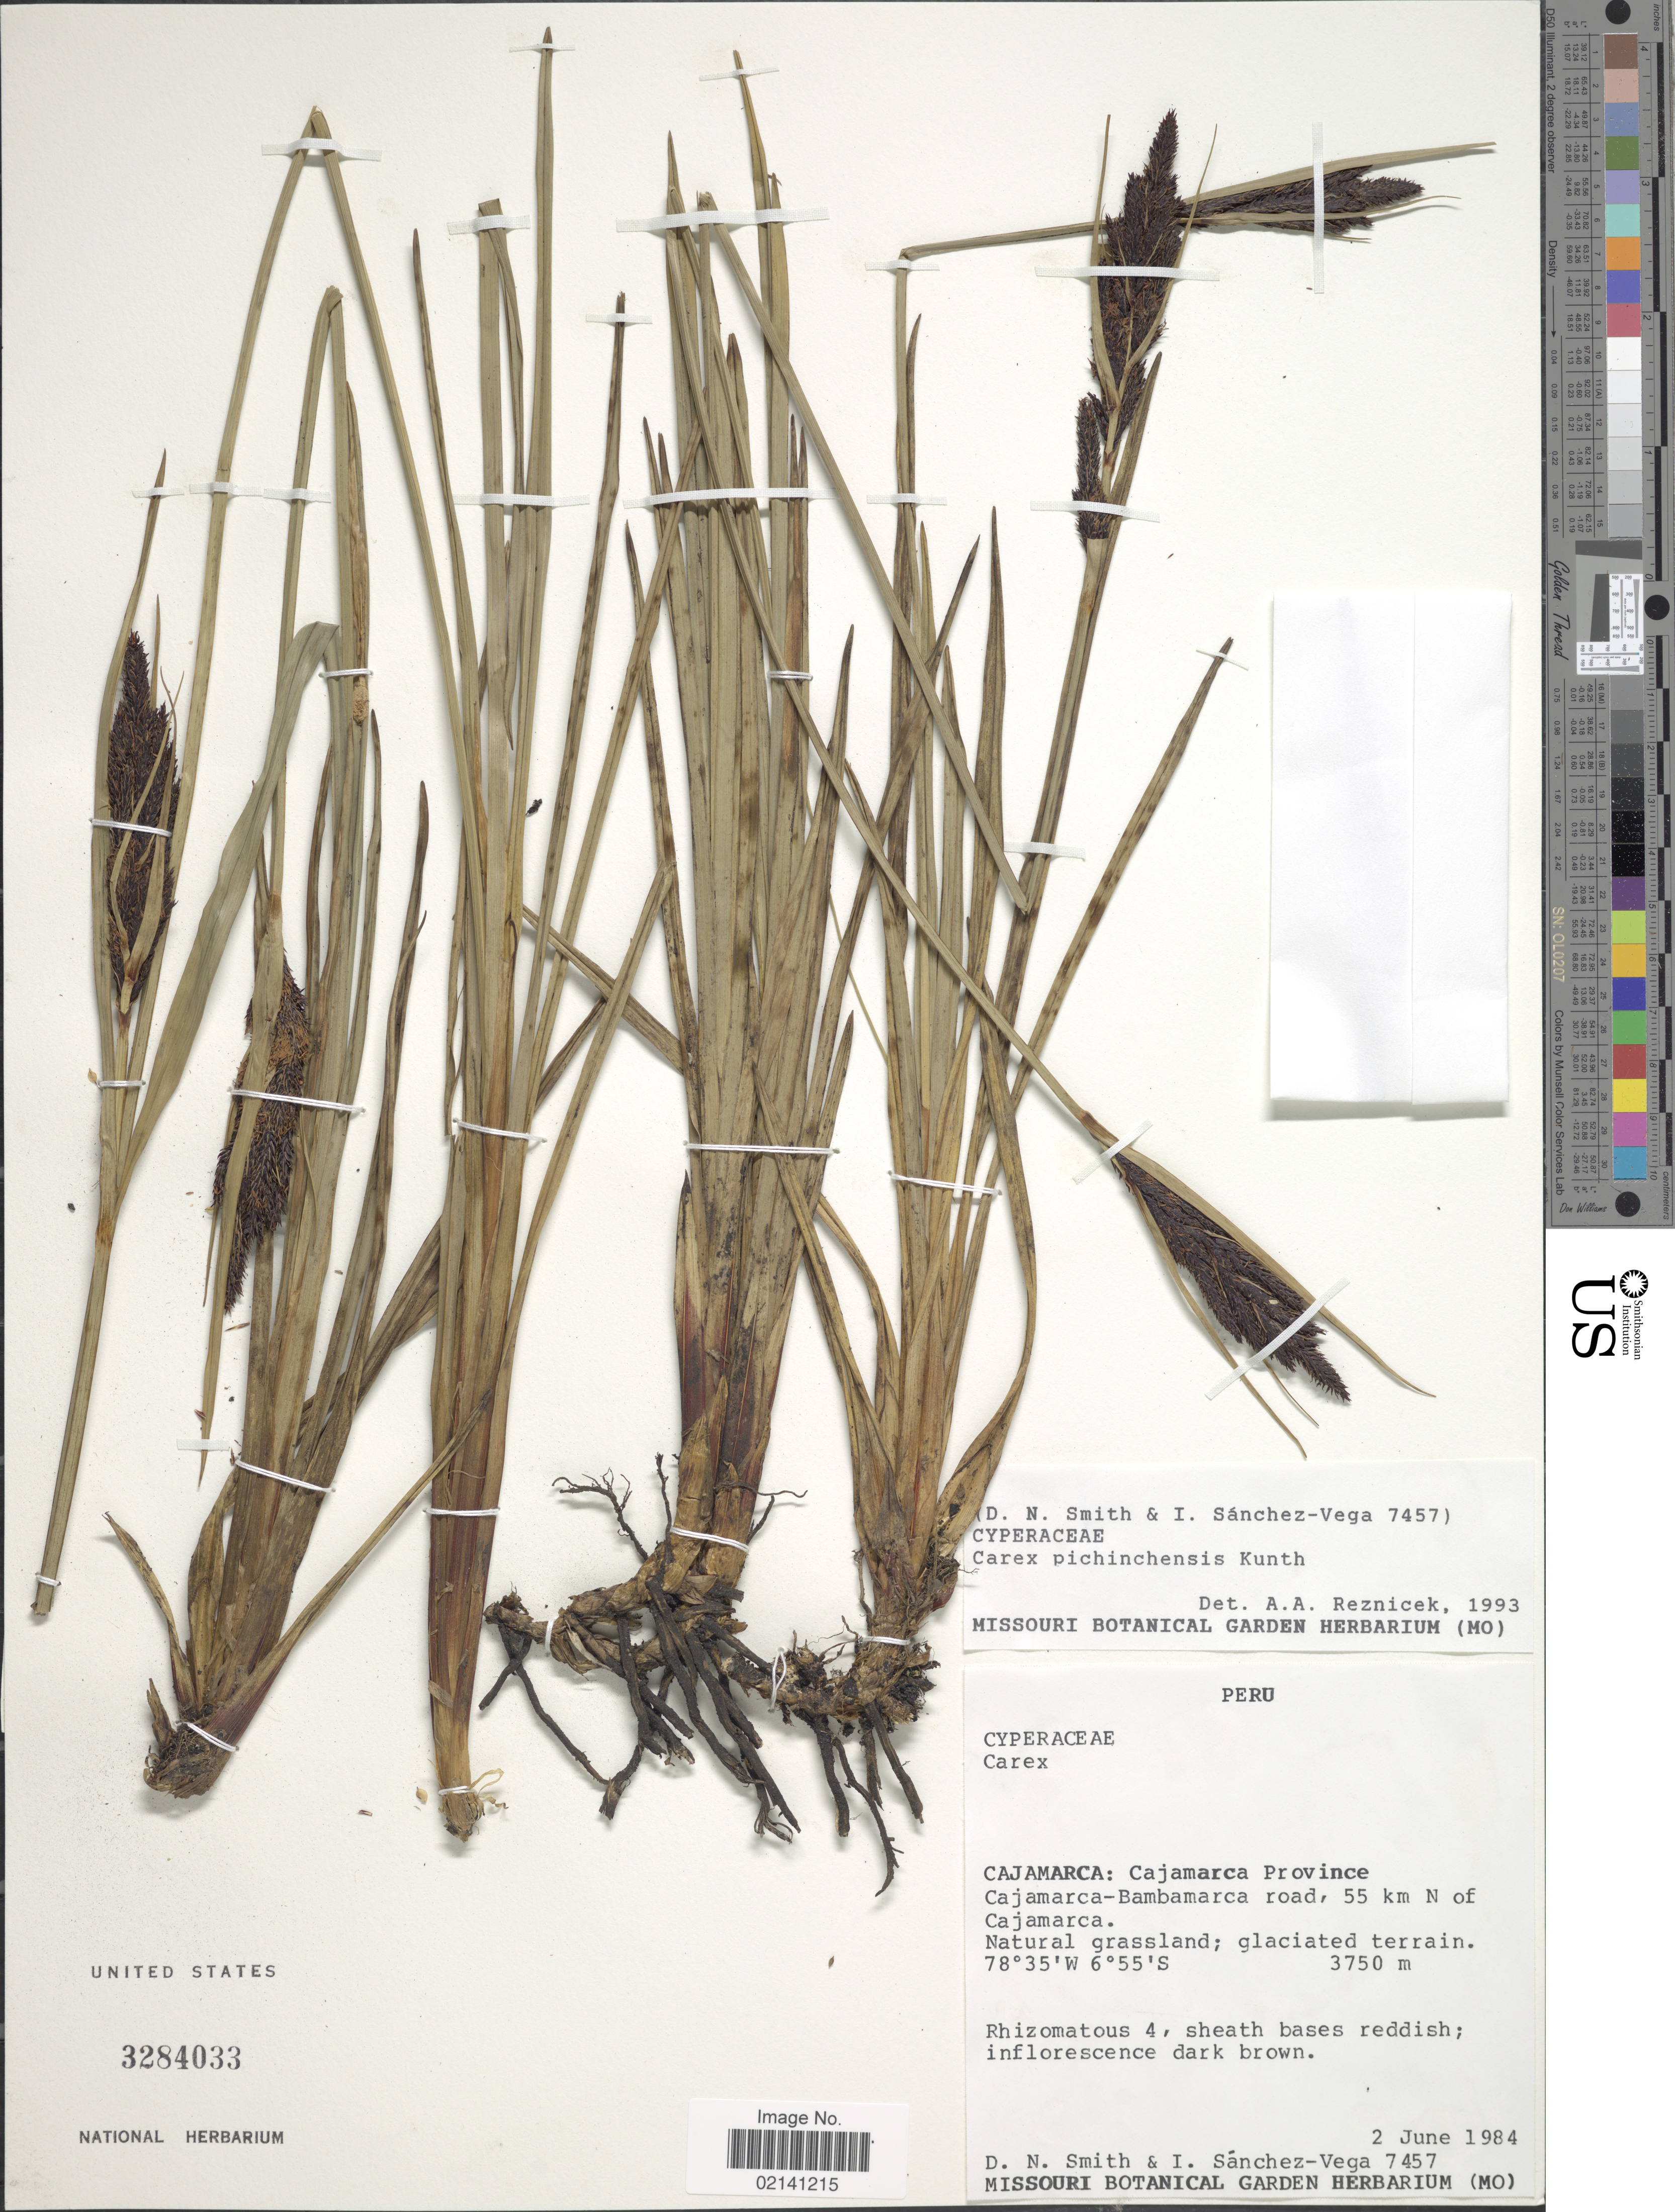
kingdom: Plantae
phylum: Tracheophyta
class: Liliopsida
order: Poales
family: Cyperaceae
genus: Carex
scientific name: Carex pichinchensis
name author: Kunth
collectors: D. Smith & I. Sánchez-Vega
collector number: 7457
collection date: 1984-06-02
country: Peru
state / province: Cajamarca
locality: Cajamarca-Bambamarca road, 55 km N of Cajamarca.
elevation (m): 3750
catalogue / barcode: US 3284033